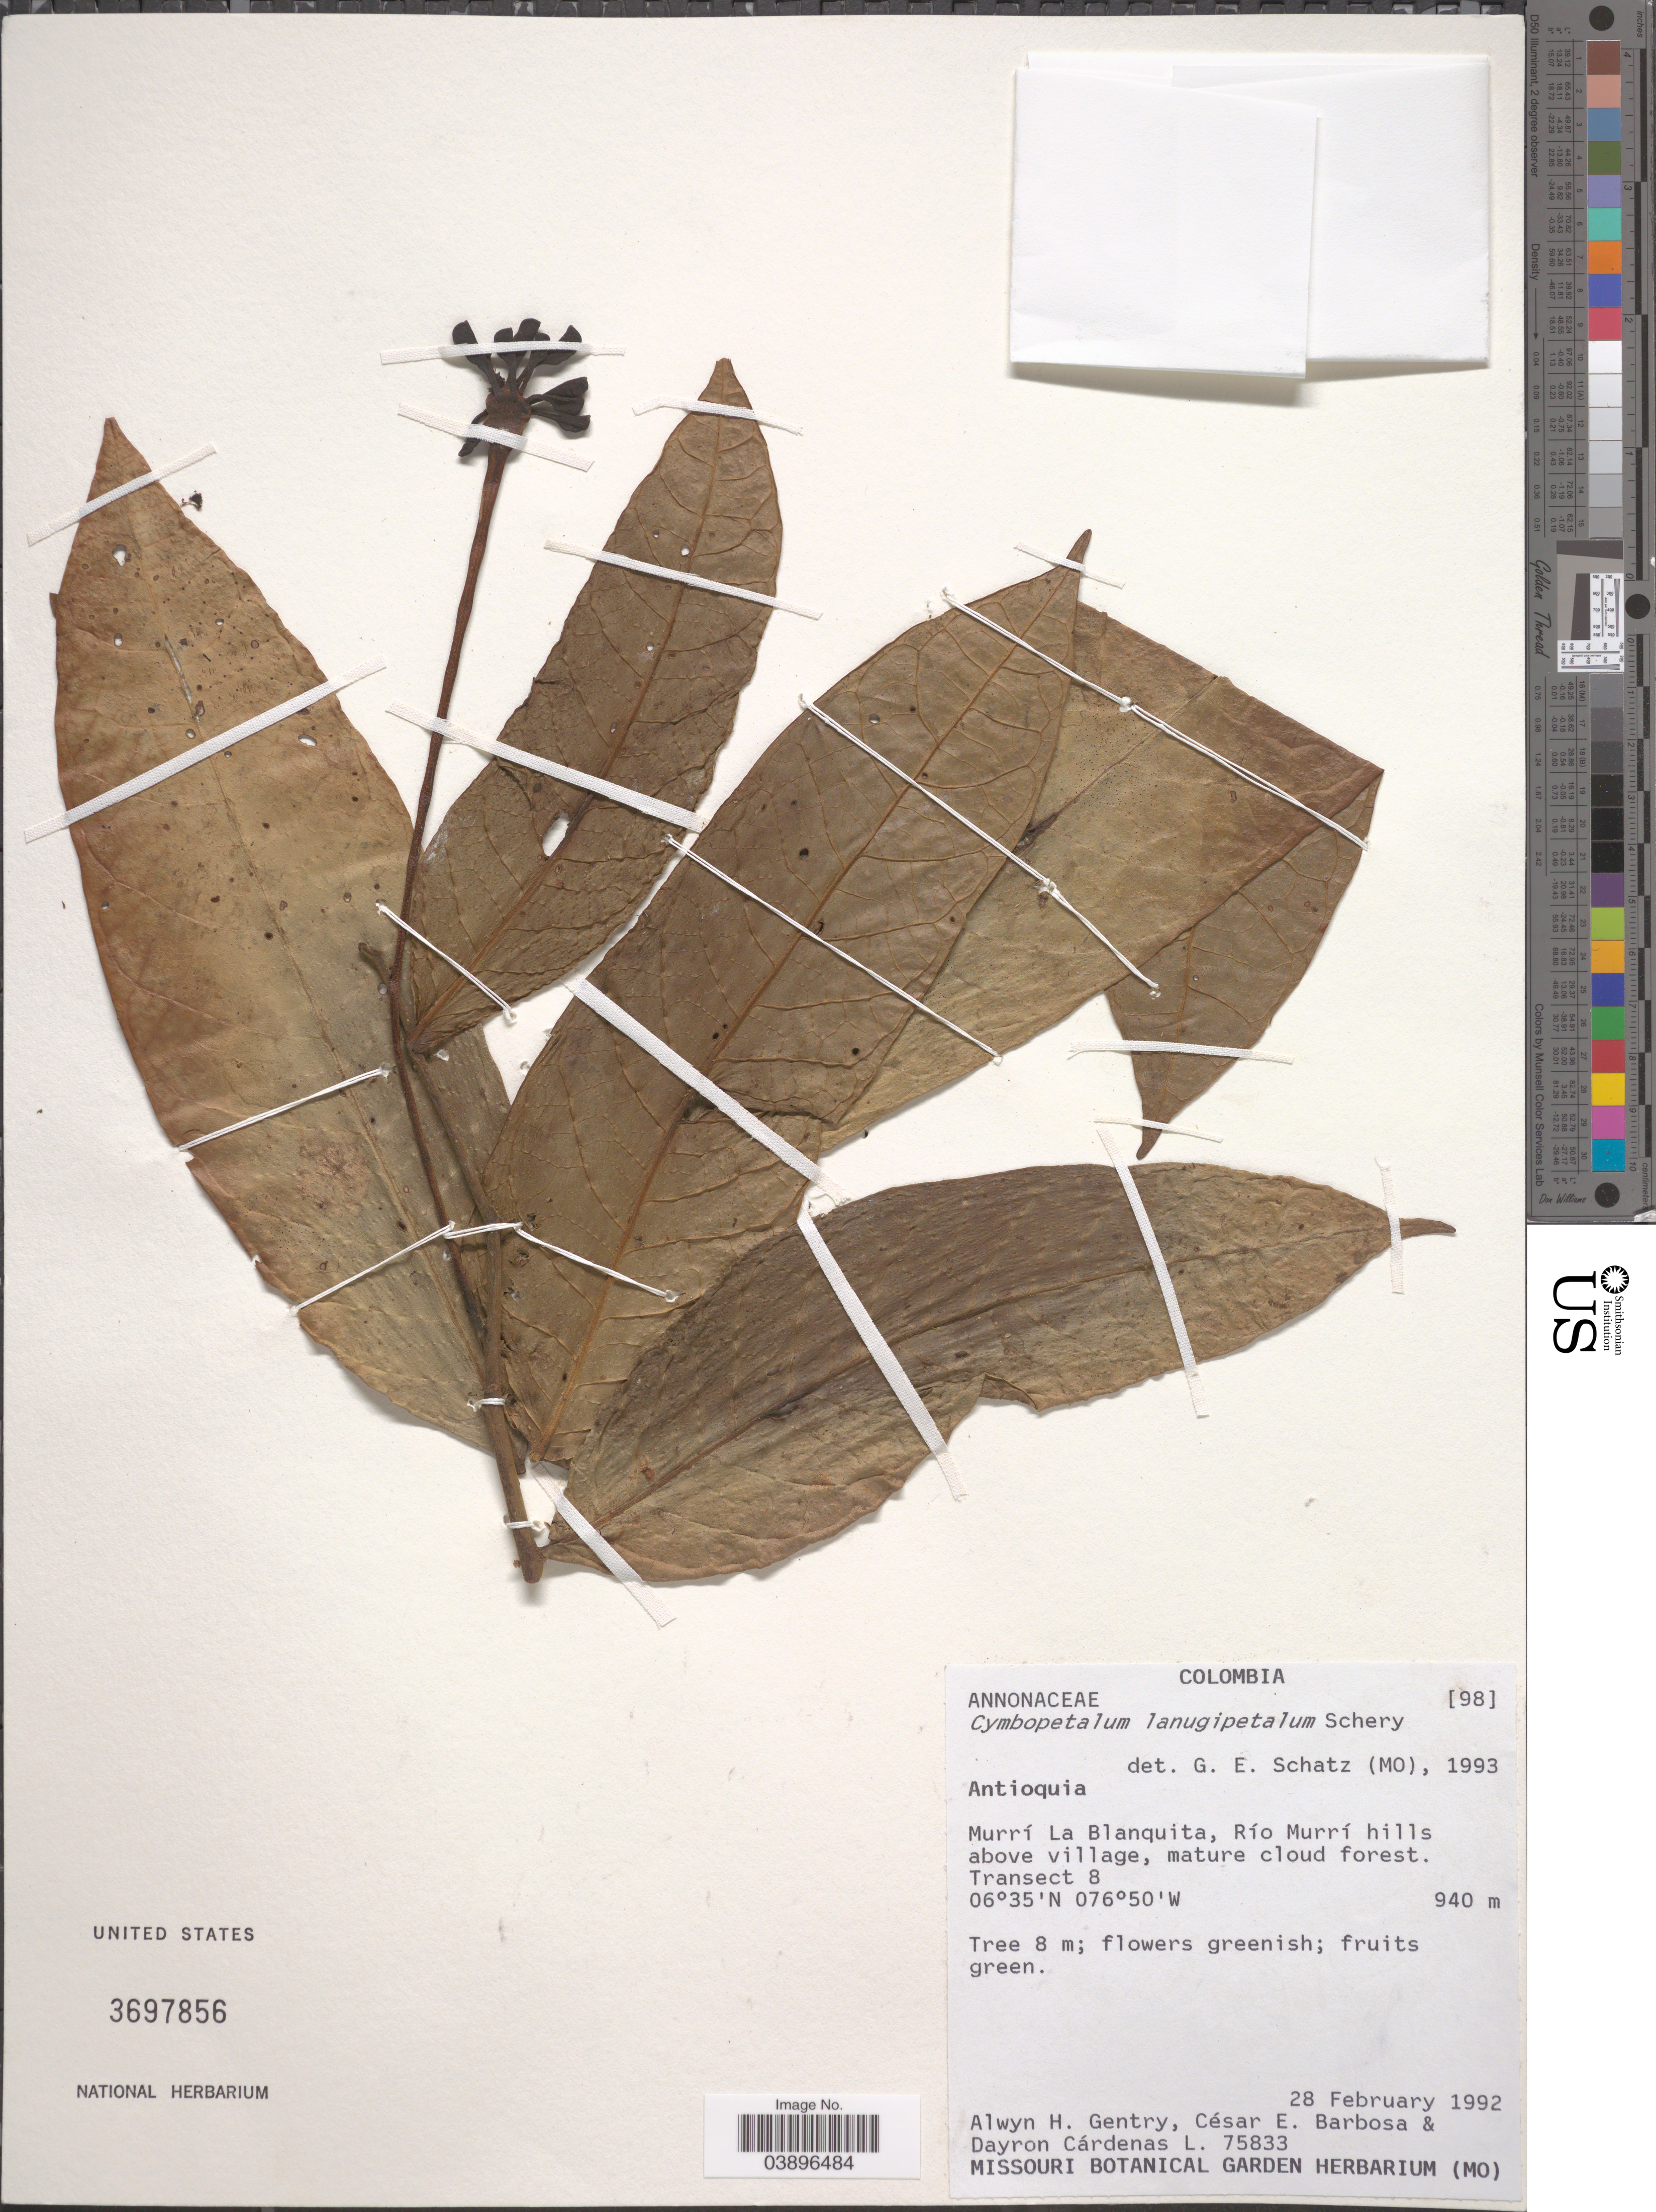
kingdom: Plantae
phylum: Tracheophyta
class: Magnoliopsida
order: Magnoliales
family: Annonaceae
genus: Cymbopetalum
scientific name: Cymbopetalum lanugipetalum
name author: Schery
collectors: A. H. Gentry, C. E. Barbosa & D. Cardenas L.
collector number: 75833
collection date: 1992-02-28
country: Colombia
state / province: Antioquia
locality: Murrí La Blanquita, Río Murrí hills above village, mature cloud forest. Transect 8.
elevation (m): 940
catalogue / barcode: US 3697856